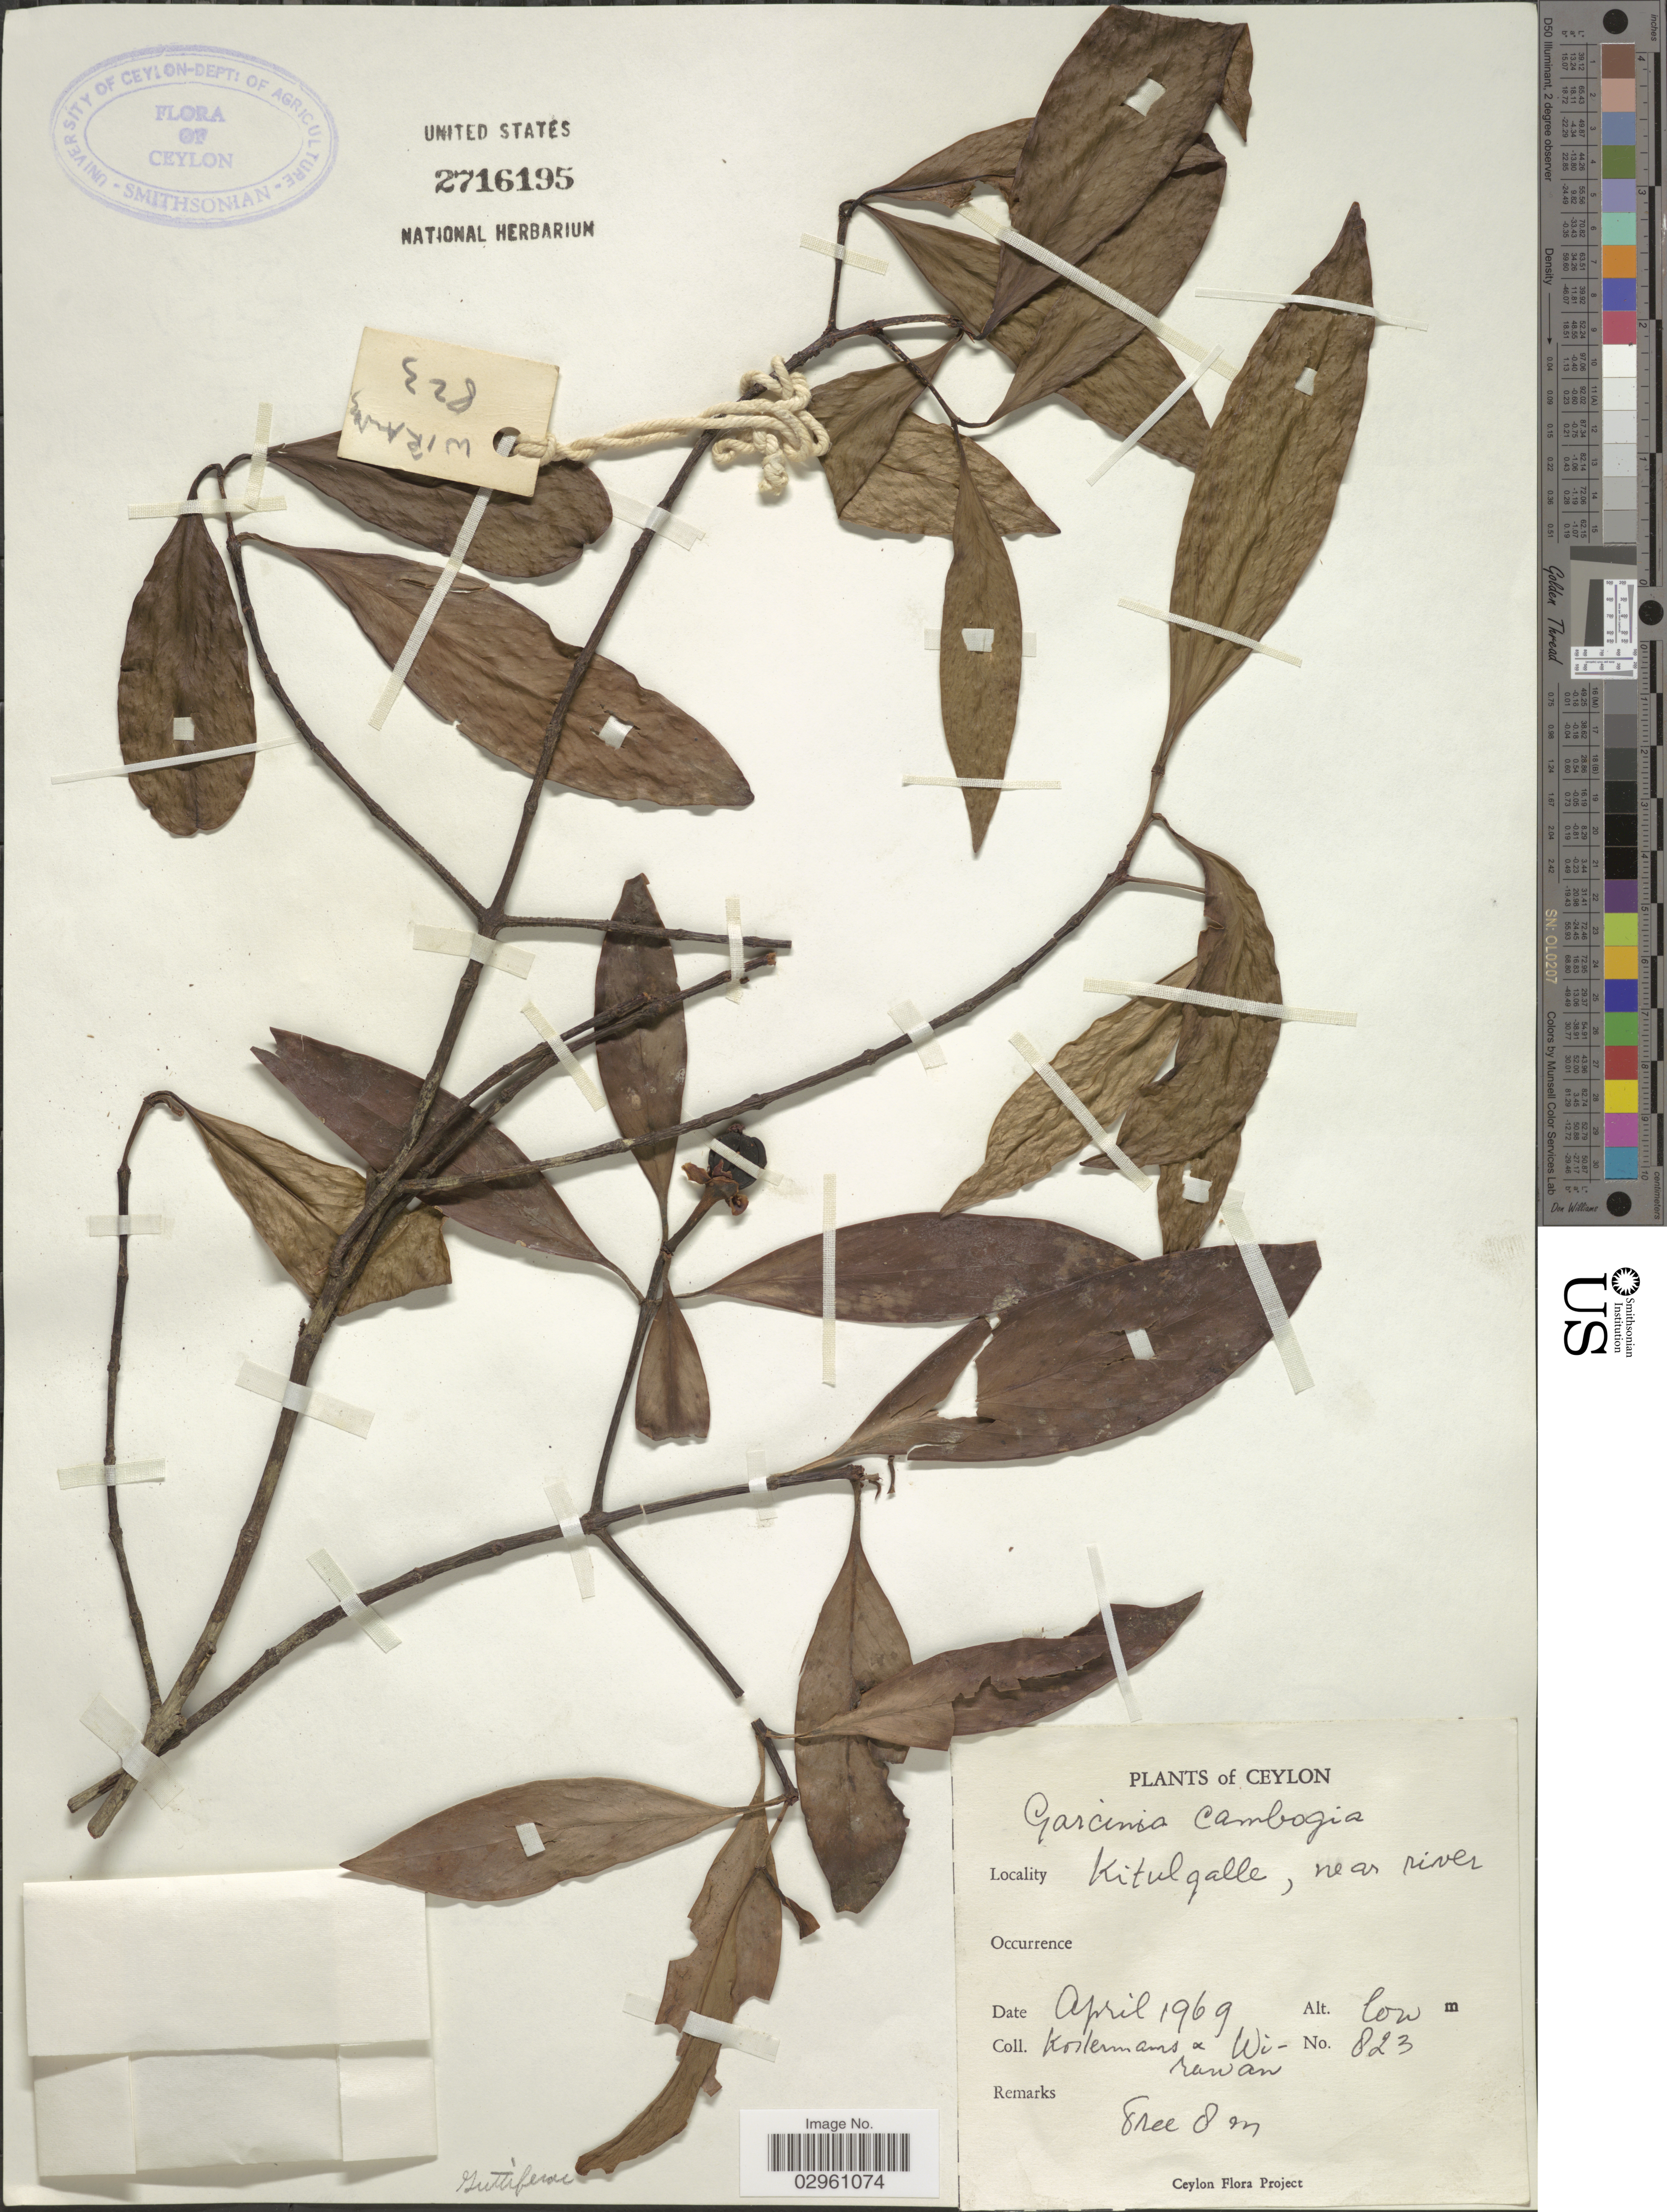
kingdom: Plantae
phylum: Tracheophyta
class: Magnoliopsida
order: Malpighiales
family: Clusiaceae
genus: Garcinia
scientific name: Garcinia cambogia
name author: Desr.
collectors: Kostermans & -. Wirawan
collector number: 823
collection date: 1969-04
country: Sri Lanka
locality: Ceylon. Kitulgalle, near river.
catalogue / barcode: US 2716195